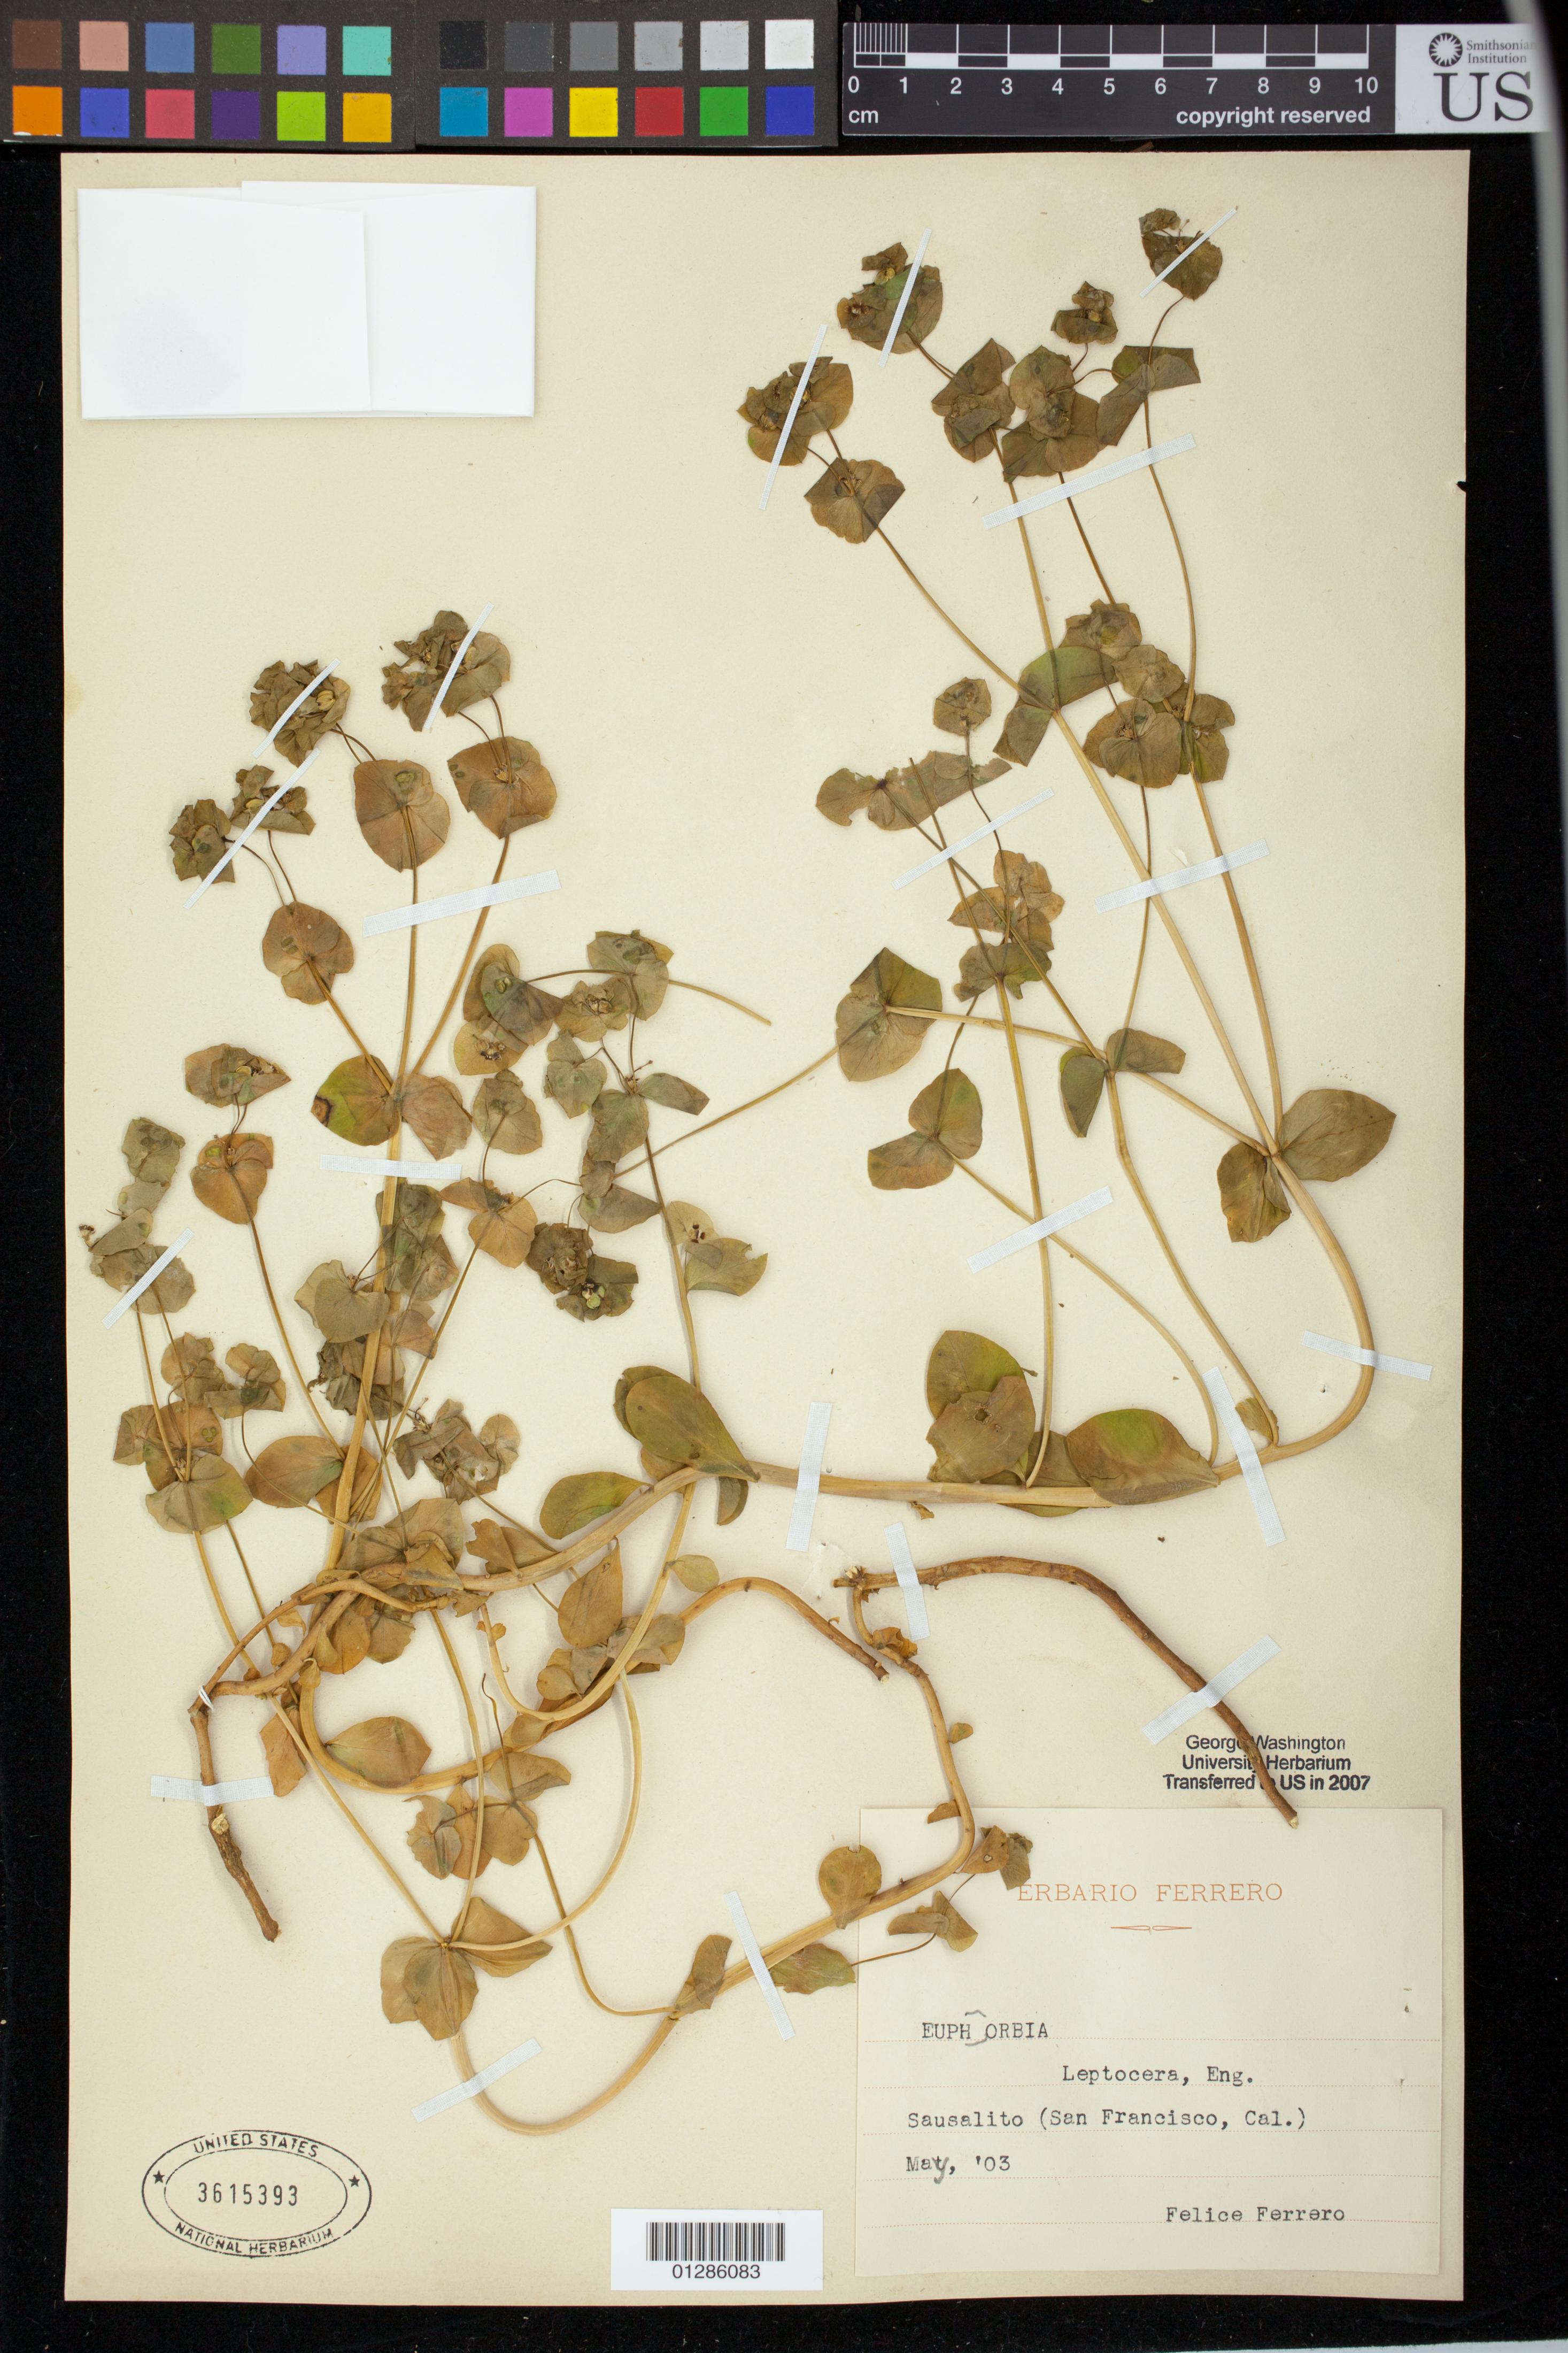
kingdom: Plantae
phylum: Tracheophyta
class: Magnoliopsida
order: Malpighiales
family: Euphorbiaceae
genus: Euphorbia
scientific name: Euphorbia crenulata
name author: Engelm.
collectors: F. Ferrero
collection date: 2003-05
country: United States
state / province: California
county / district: Marin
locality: Sausalito (San Francisco)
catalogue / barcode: US 3615393